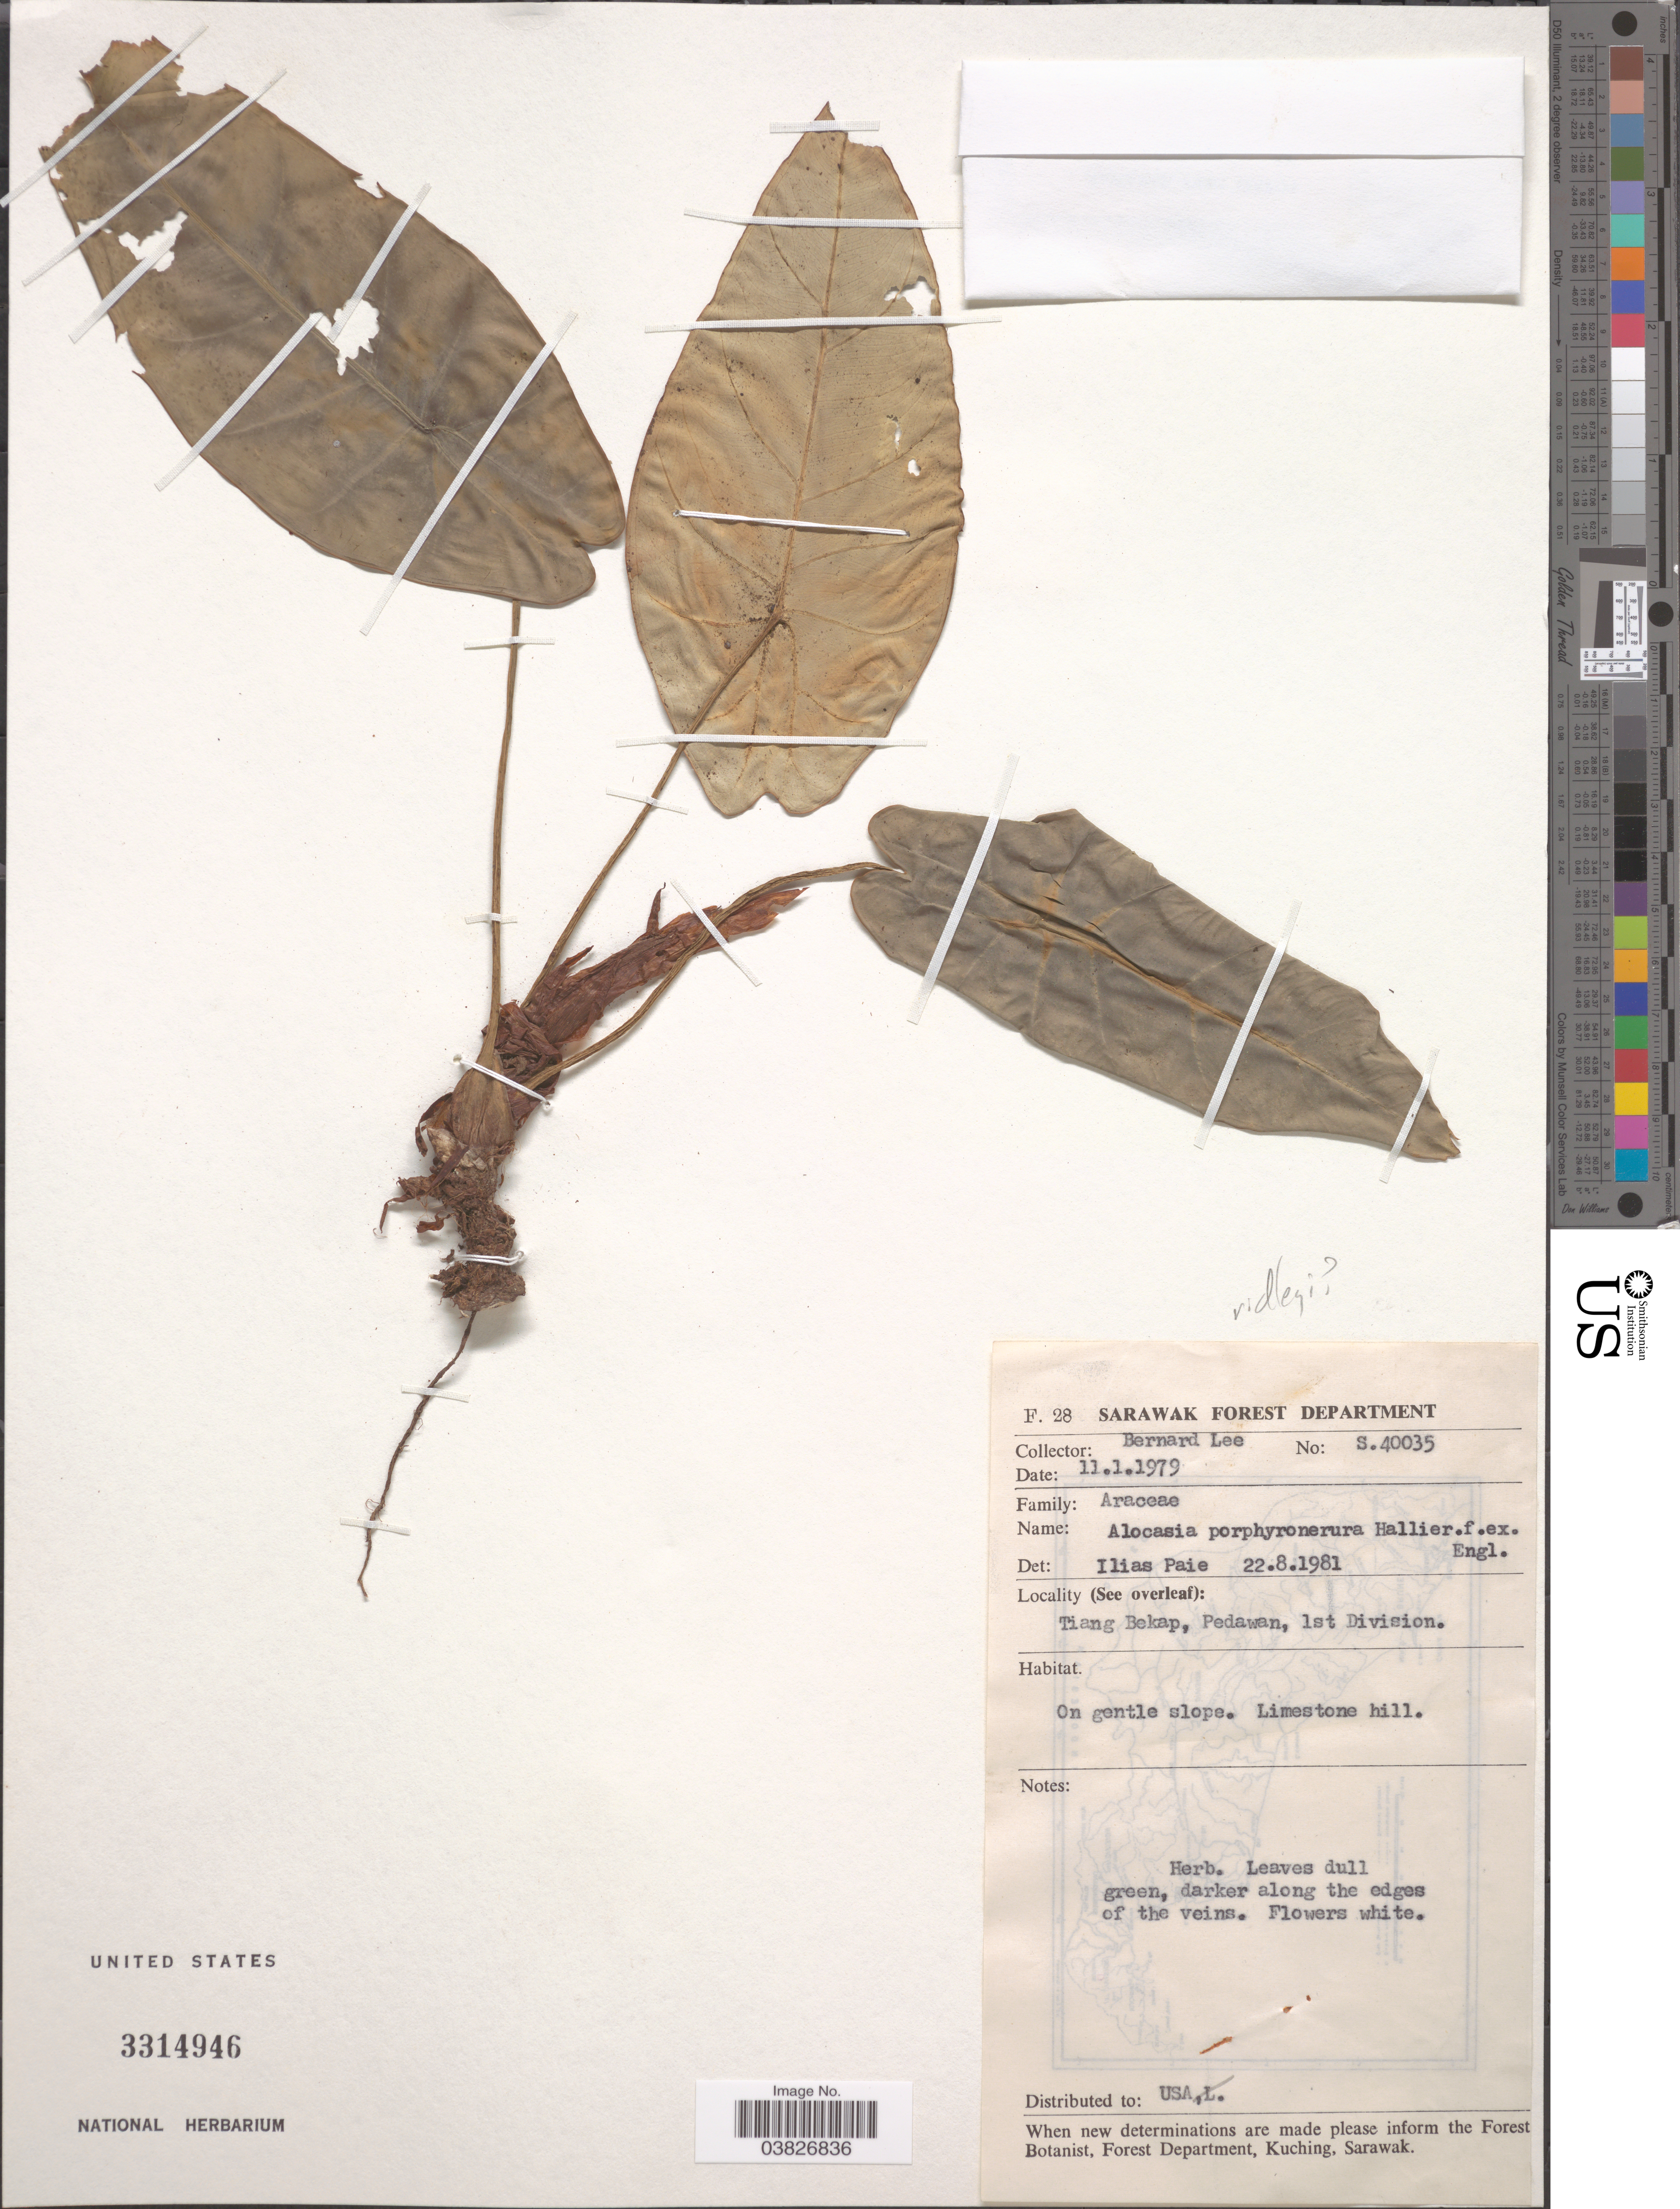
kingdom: Plantae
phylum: Tracheophyta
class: Liliopsida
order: Alismatales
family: Araceae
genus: Alocasia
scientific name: Alocasia ridleyi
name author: A. Hay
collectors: B. Lee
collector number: S40035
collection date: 1979-01-11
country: Malaysia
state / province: Sarawak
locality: Tiang Bekap, Pedawan, 1st Division.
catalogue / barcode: US 3314946